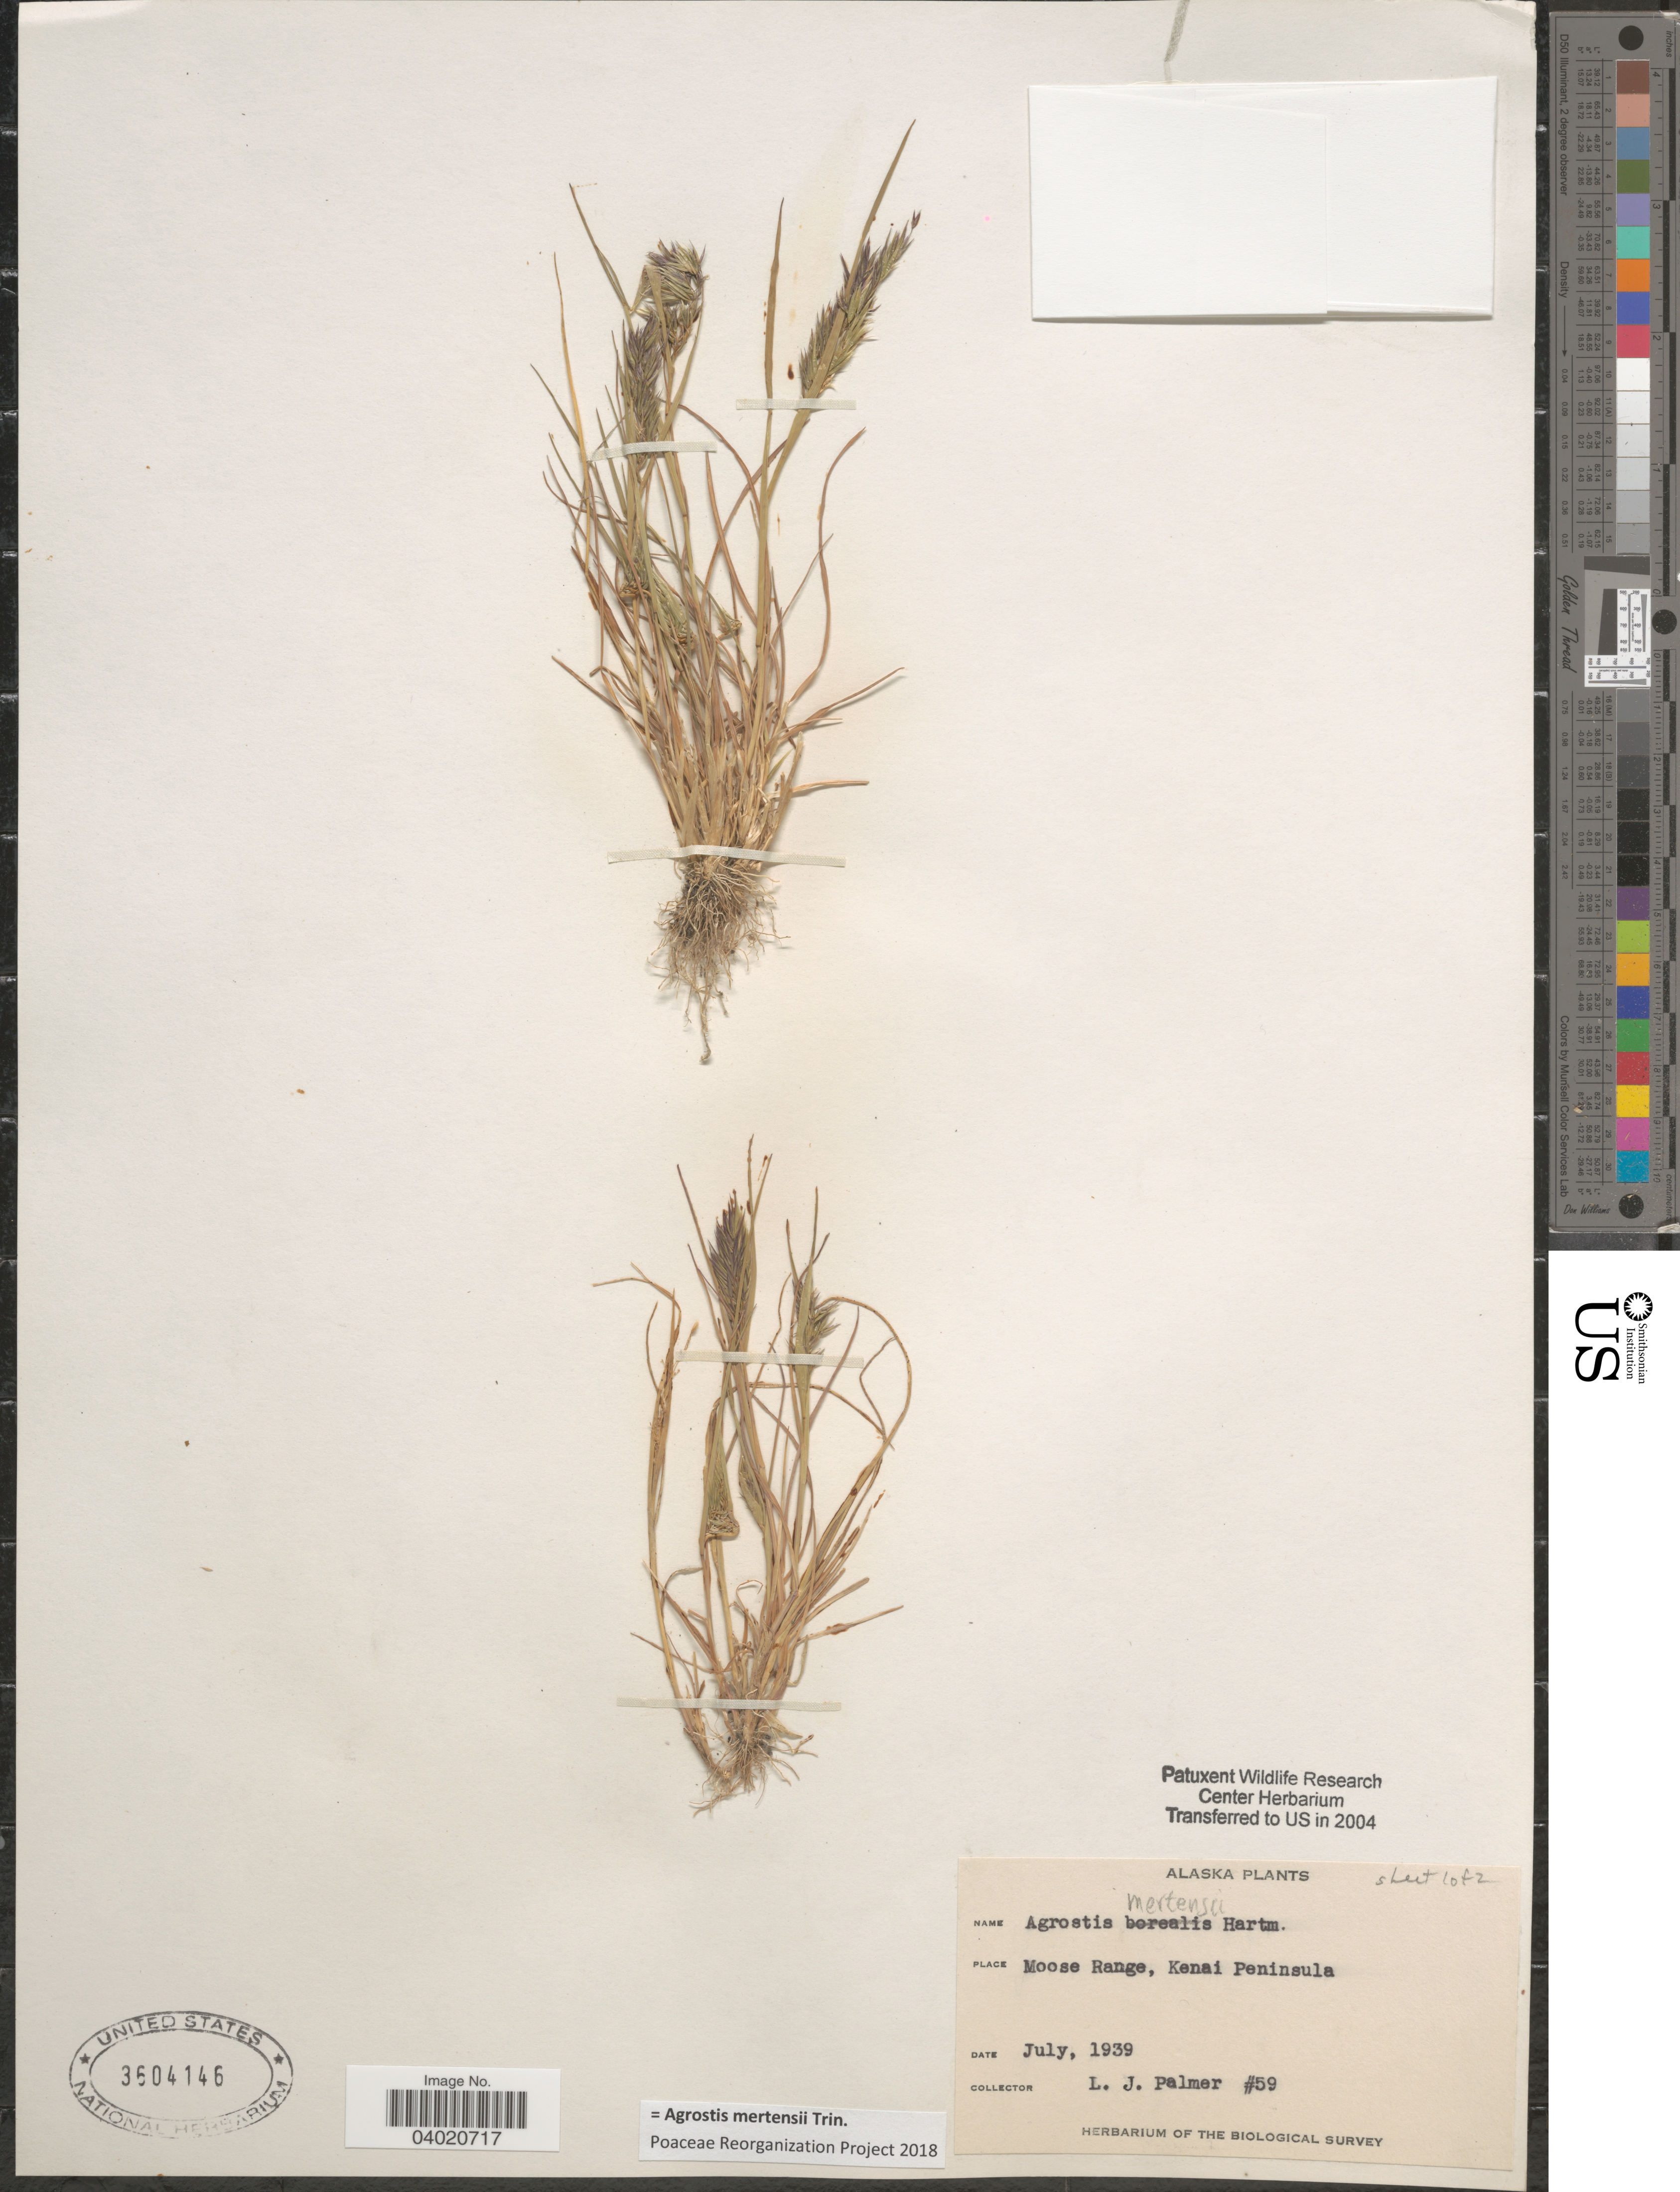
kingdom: Plantae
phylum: Tracheophyta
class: Liliopsida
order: Poales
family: Poaceae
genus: Agrostis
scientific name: Agrostis mertensii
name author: Trin.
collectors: L. J. Palmer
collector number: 59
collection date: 1939-07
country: United States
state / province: Alaska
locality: Moose Range, Kenai Peninsula.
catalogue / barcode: US 3604146